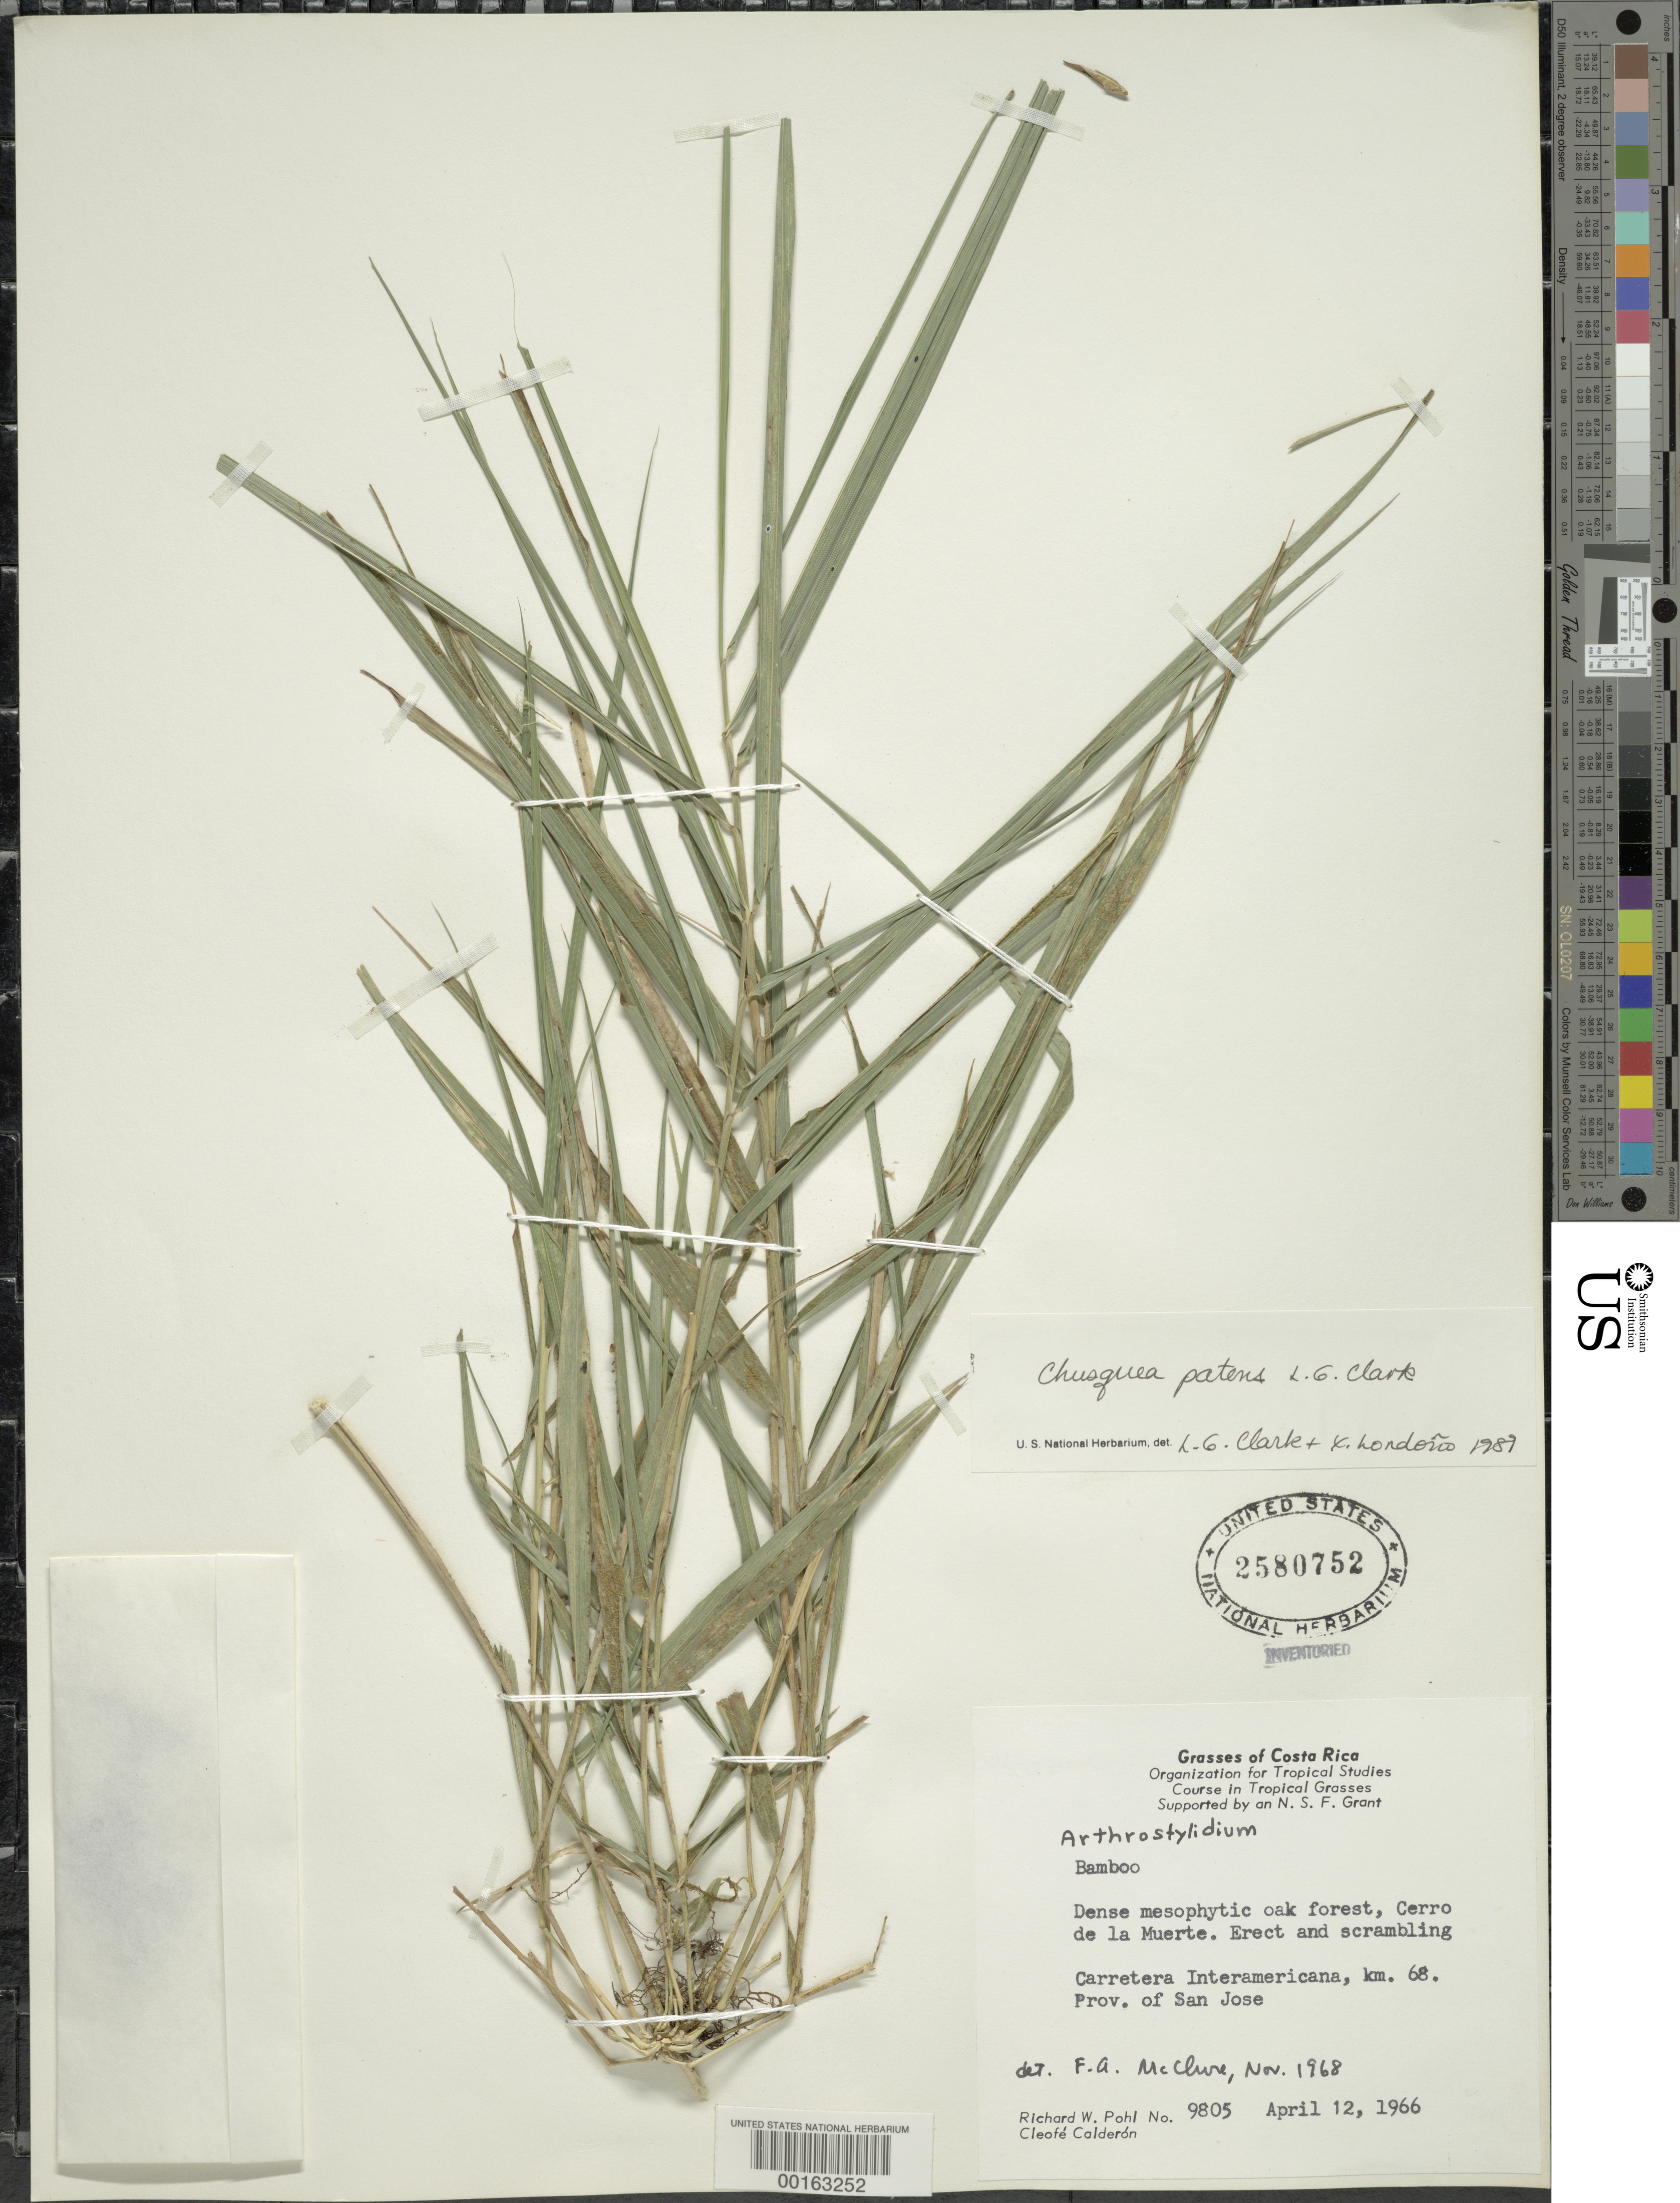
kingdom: Plantae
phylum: Tracheophyta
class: Liliopsida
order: Poales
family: Poaceae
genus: Chusquea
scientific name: Chusquea nutans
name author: L.G. Clark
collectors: R. W. Pohl & C. E. Calderón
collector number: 9805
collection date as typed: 12 Apr 1966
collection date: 1966-04-12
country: Costa Rica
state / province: San José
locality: Carretera interamericana, km 68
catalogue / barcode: US 2580752